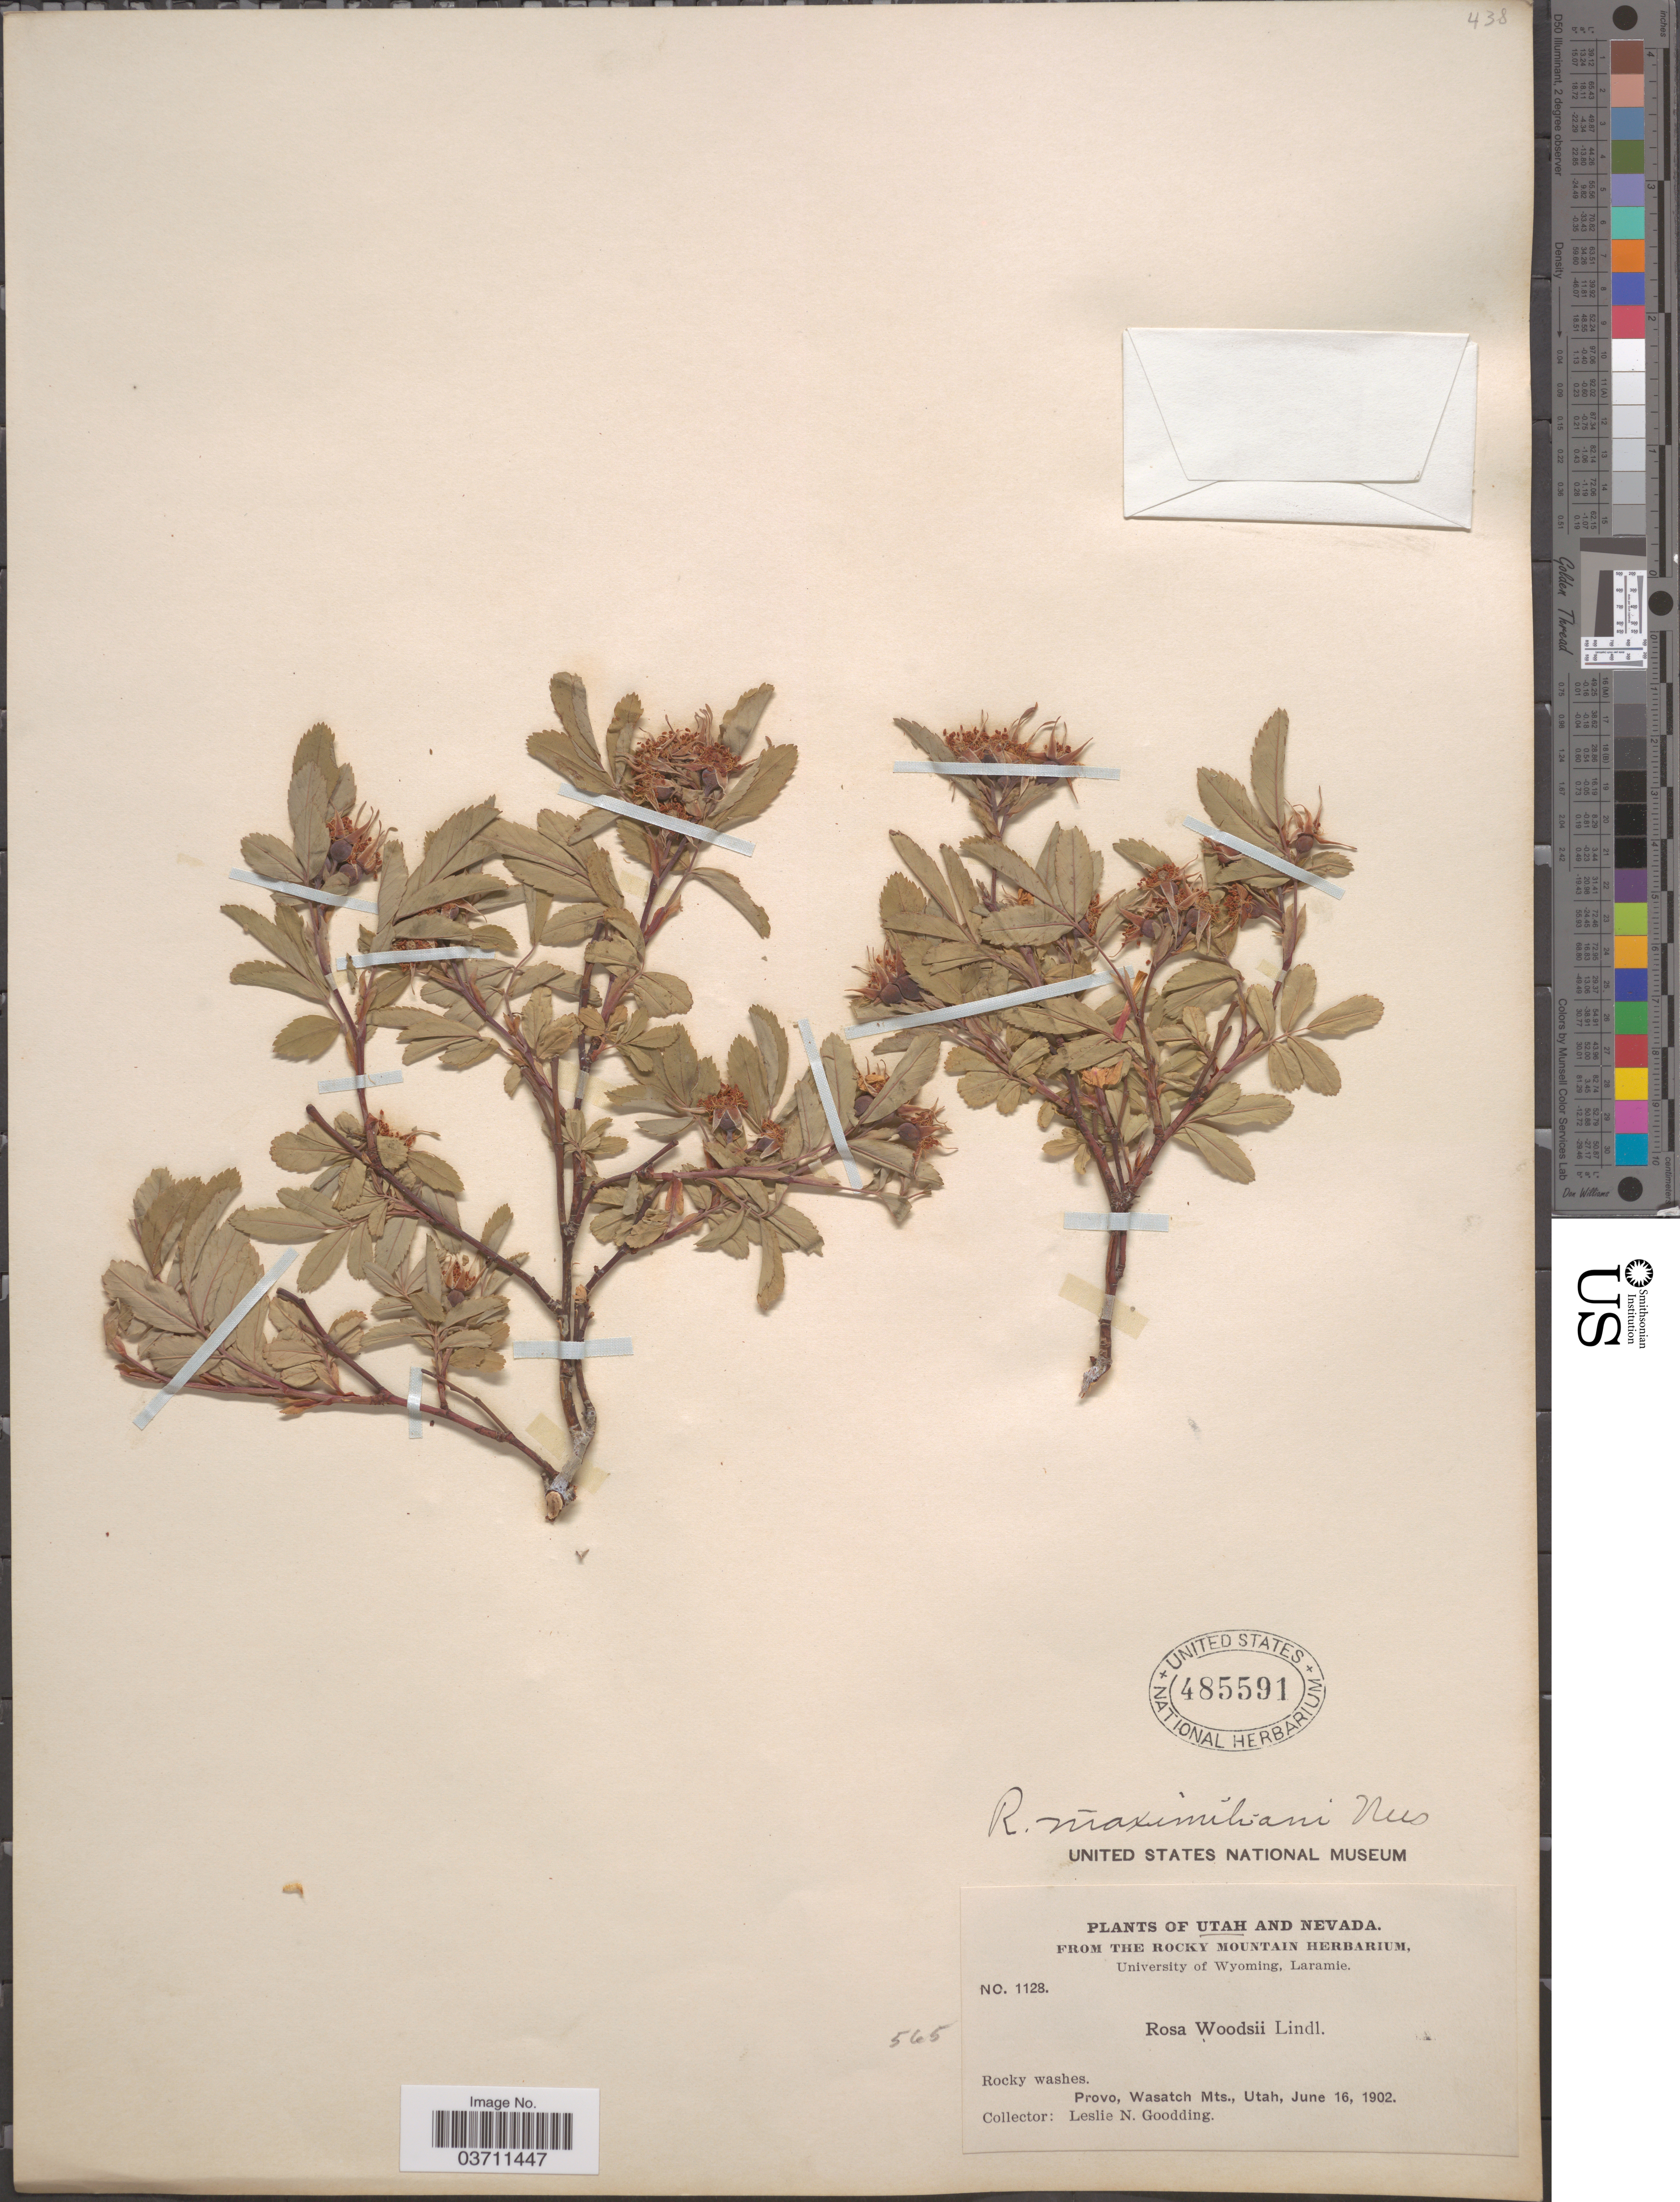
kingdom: Plantae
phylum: Tracheophyta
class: Magnoliopsida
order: Rosales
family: Rosaceae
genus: Rosa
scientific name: Rosa maximiliani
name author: Nees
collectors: L. N. Goodding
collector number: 1128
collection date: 1902-06-16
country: United States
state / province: Utah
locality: Provo, Wasatch Mts.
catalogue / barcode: US 485591